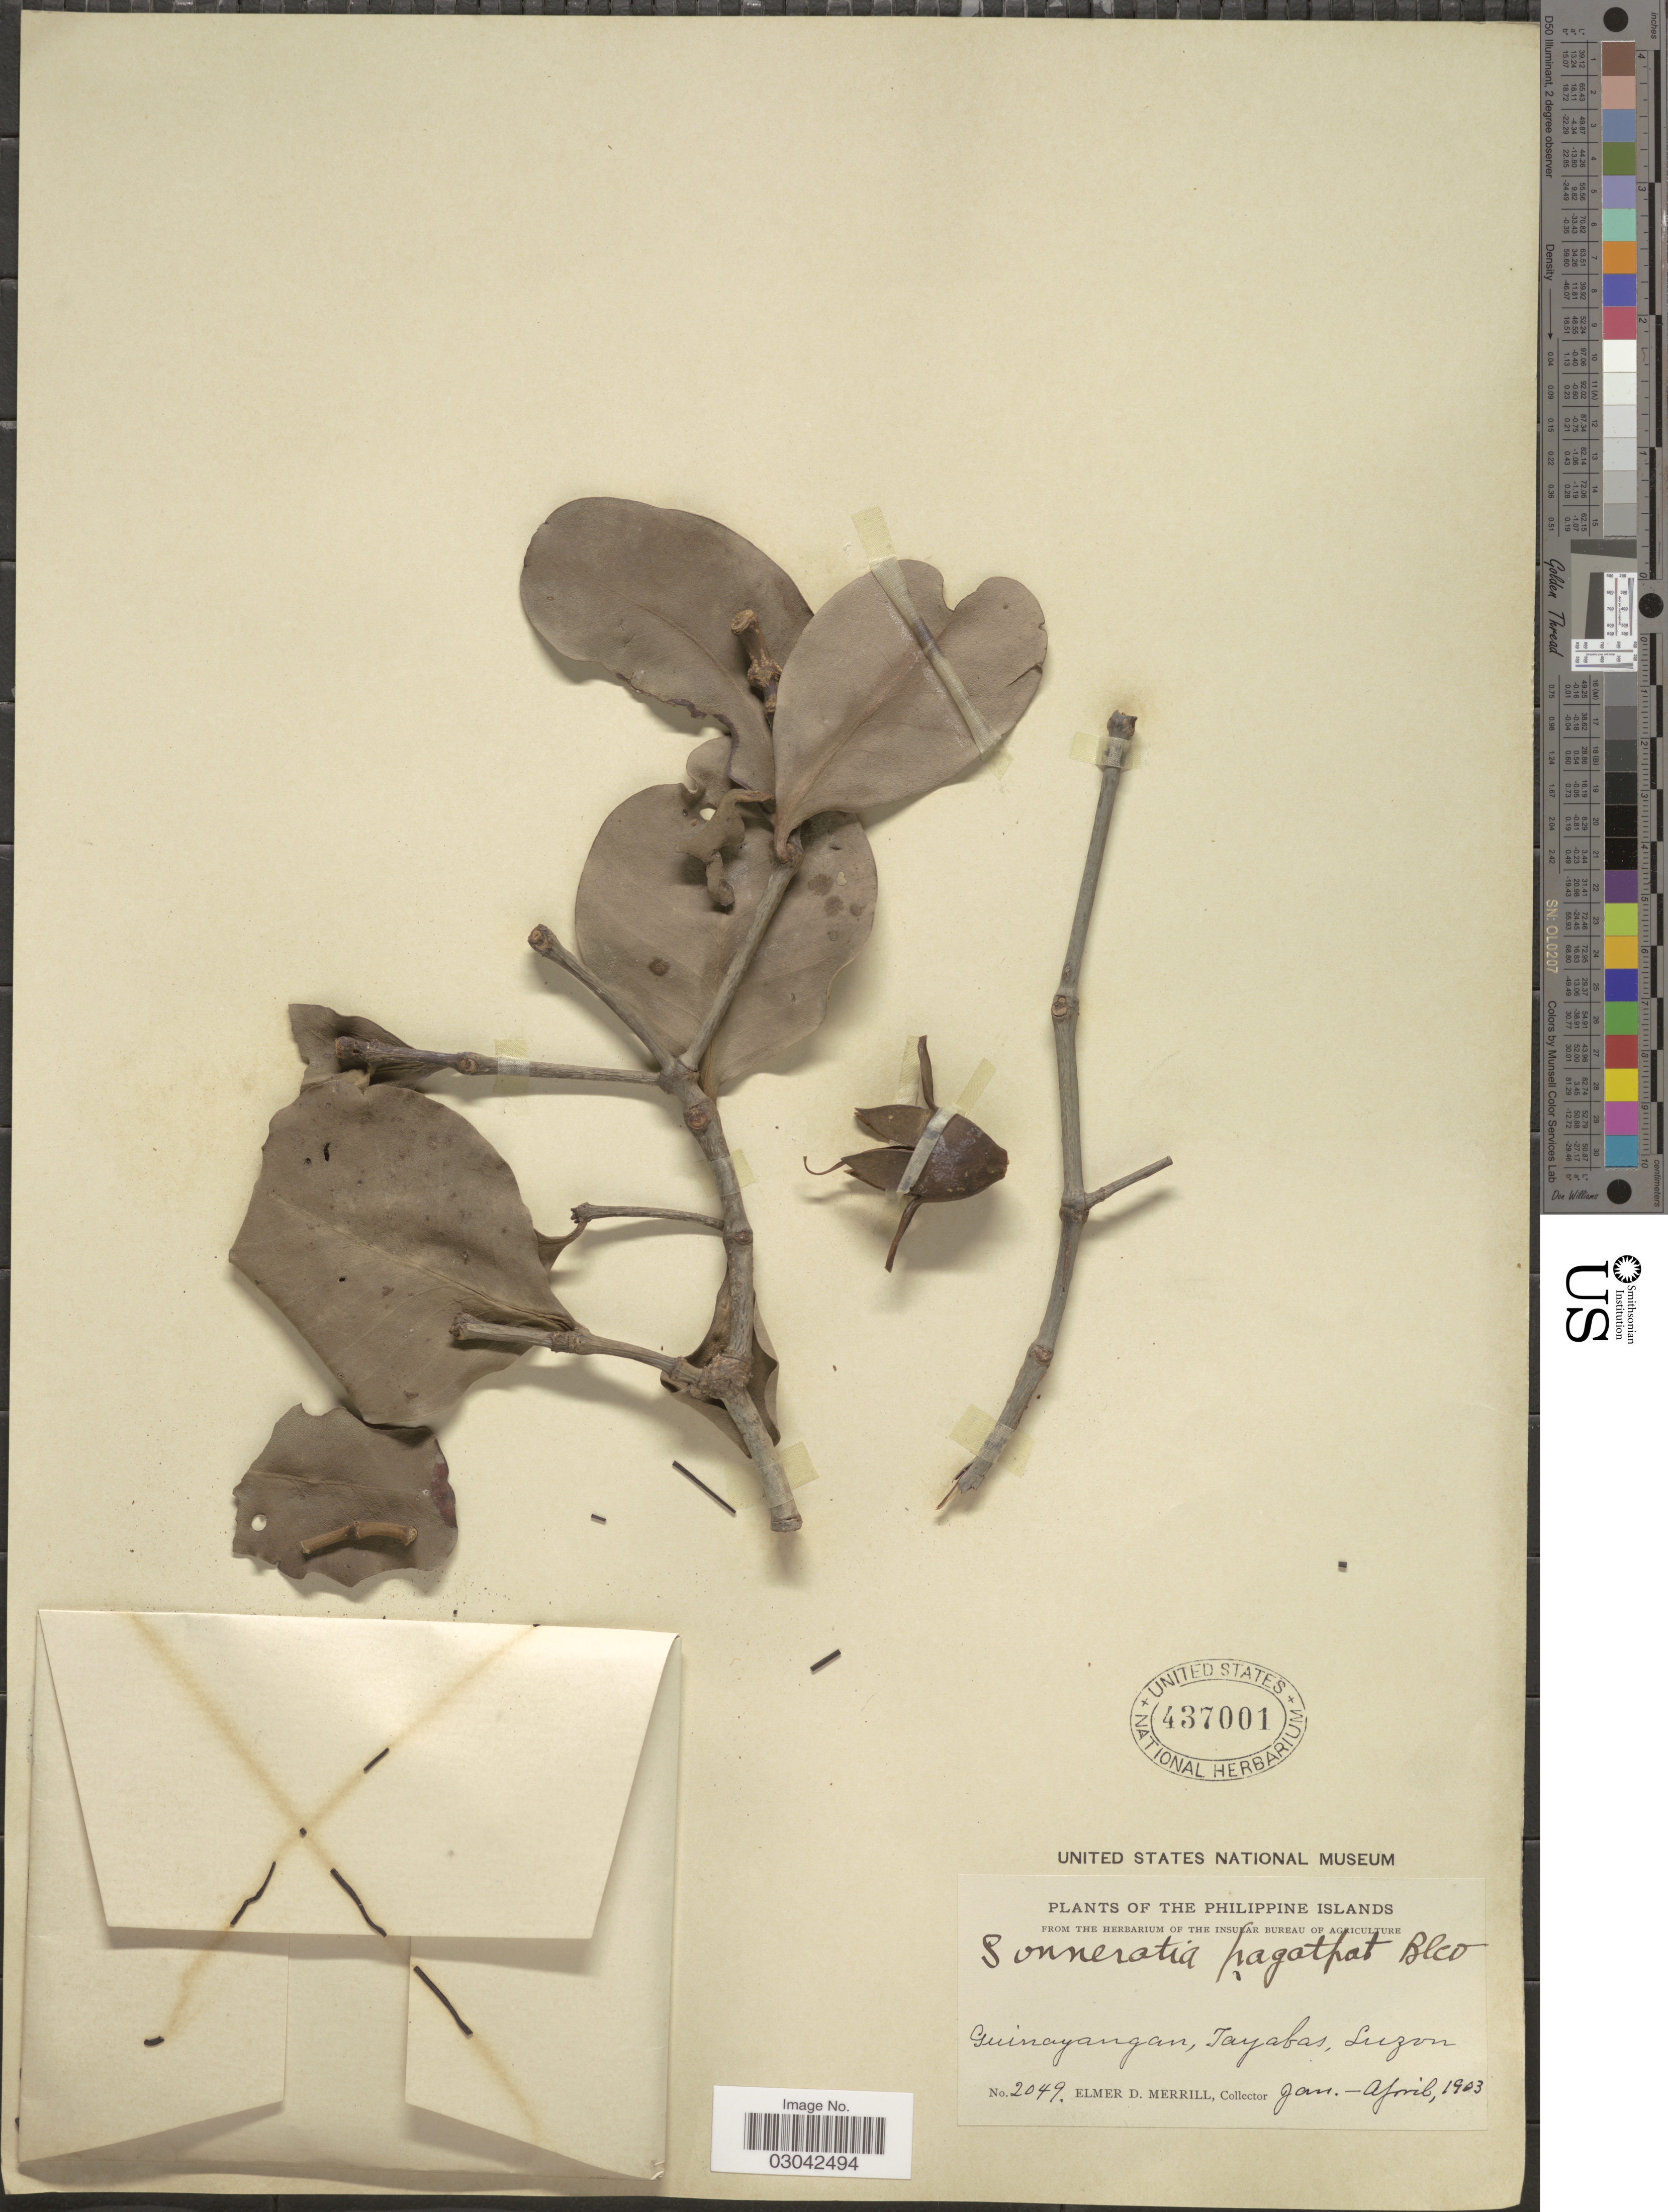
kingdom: Plantae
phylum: Tracheophyta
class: Magnoliopsida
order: Myrtales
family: Lythraceae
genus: Sonneratia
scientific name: Sonneratia pagatpat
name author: Blanco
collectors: E. D. Merrill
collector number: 2049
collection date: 1903-01/1903-04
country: Philippines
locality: Guinayangan, Tayabas, Luzon.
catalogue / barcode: US 437001